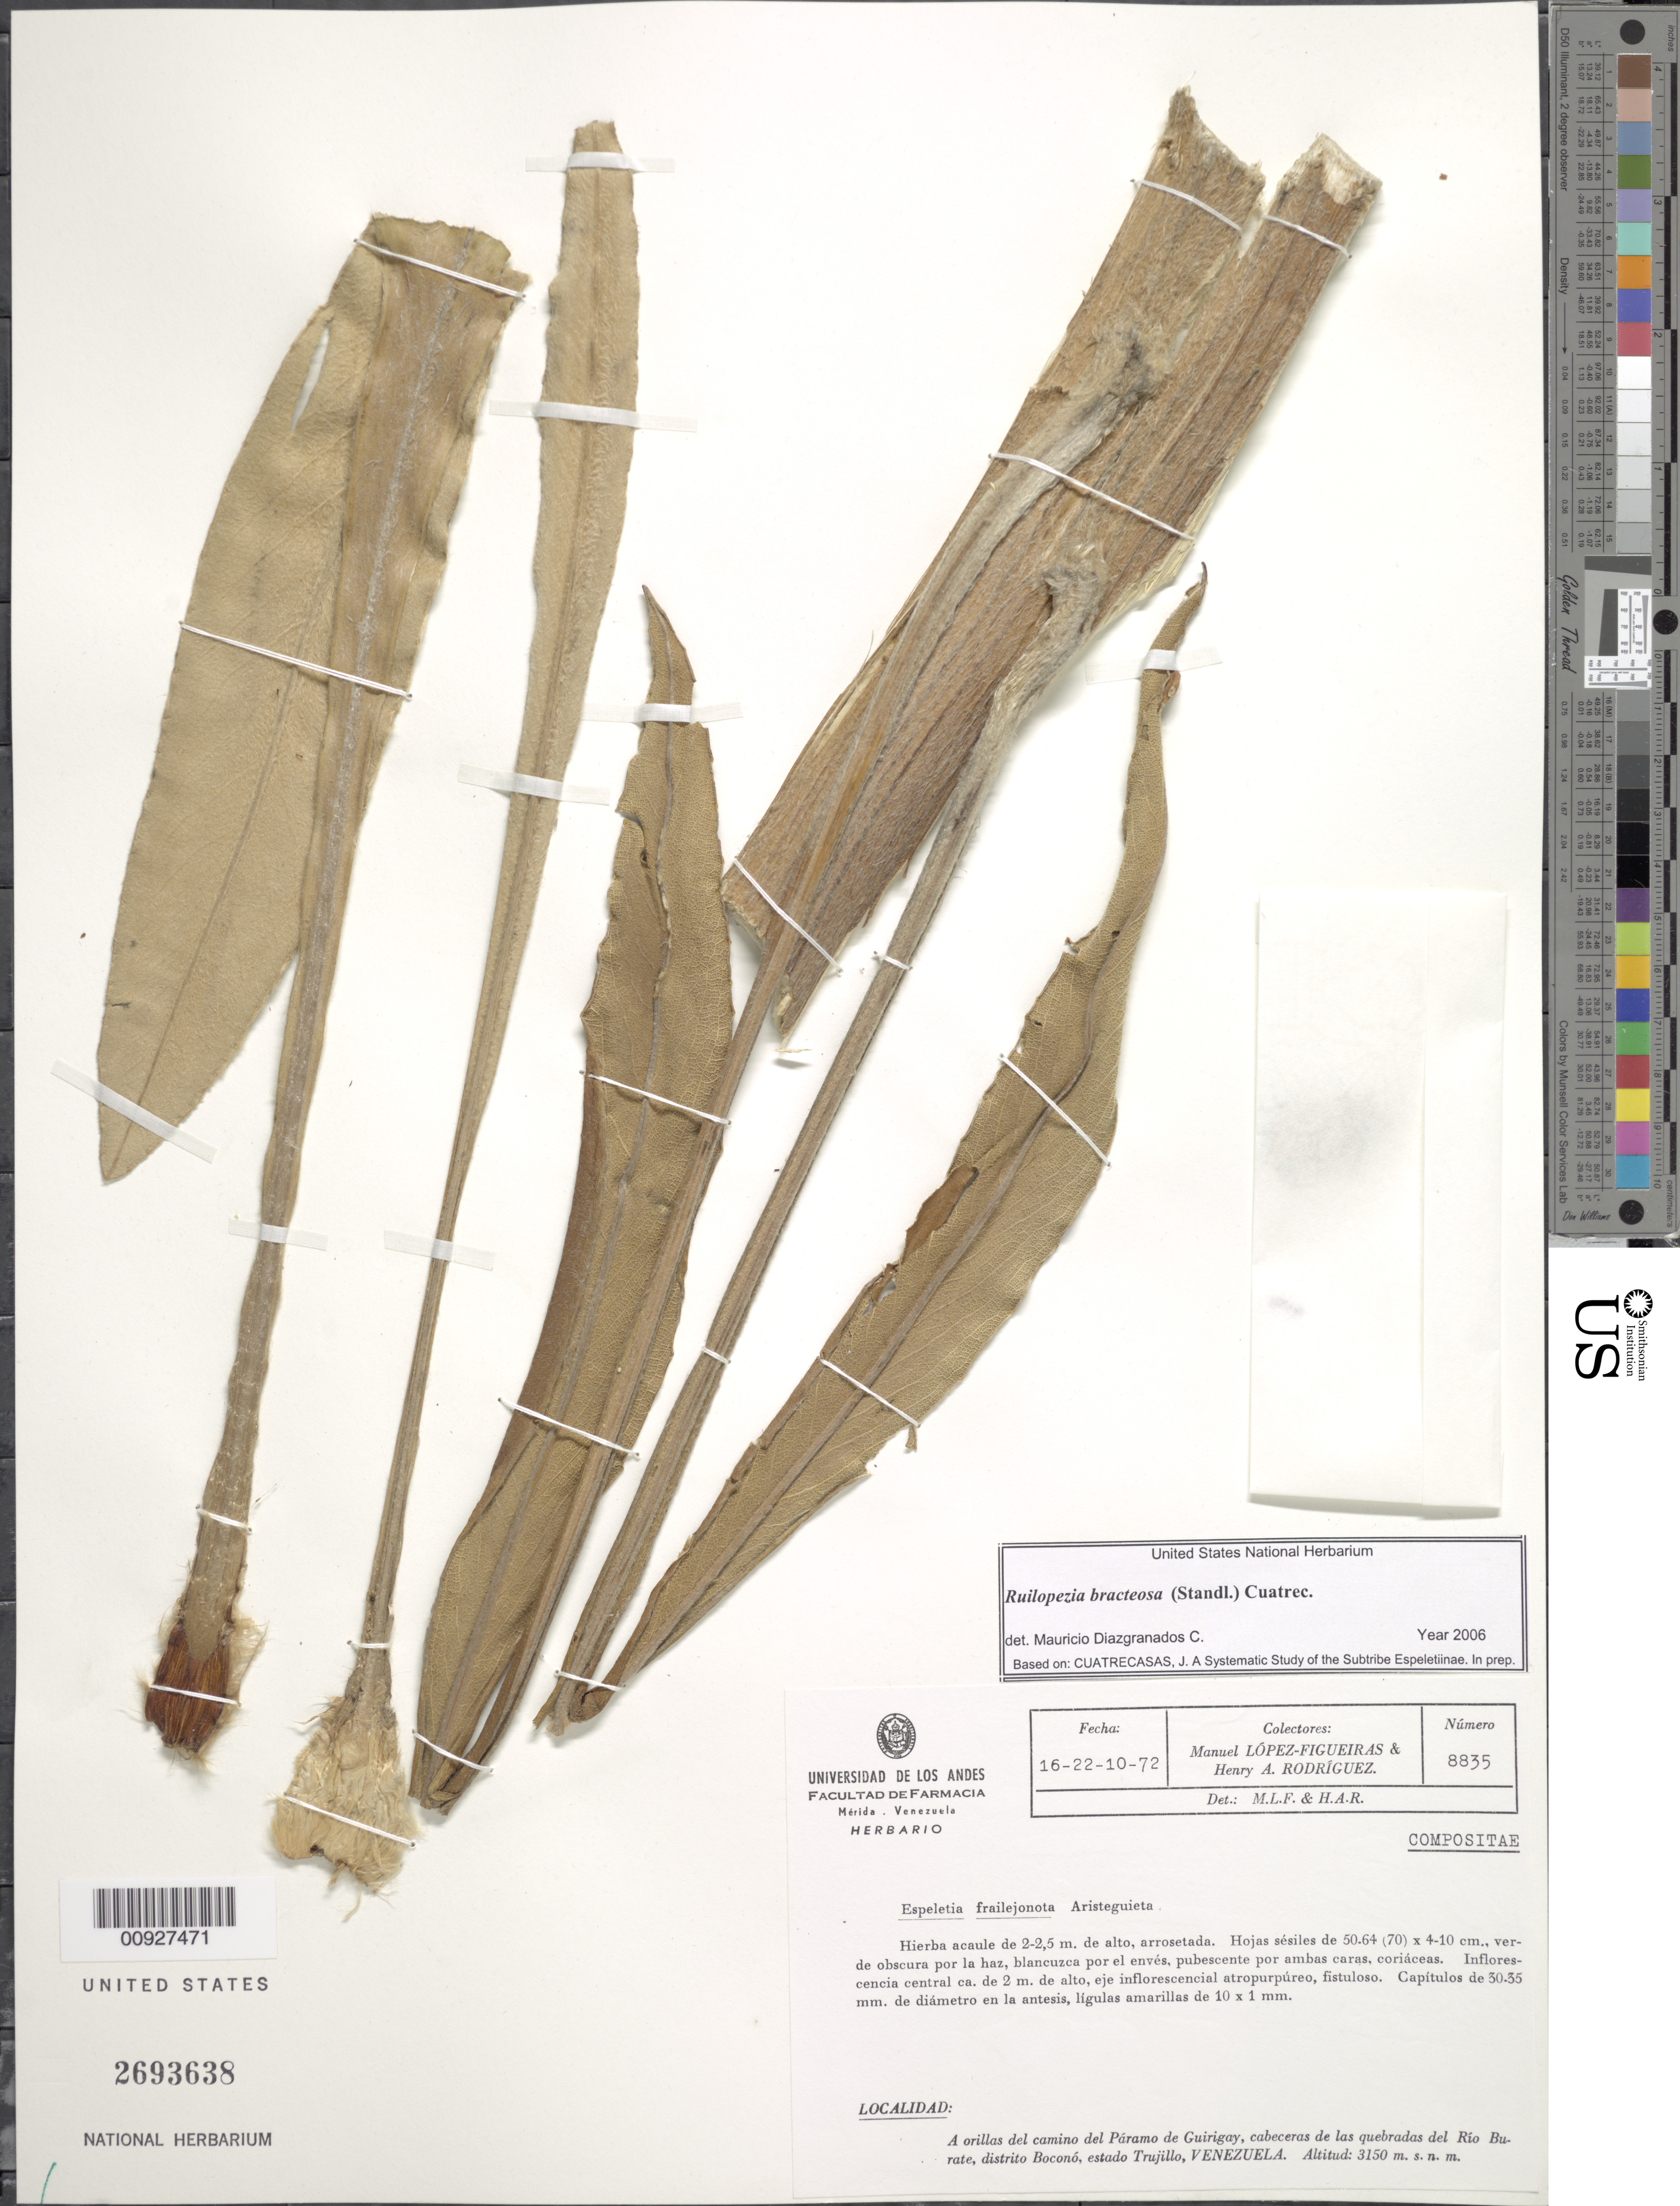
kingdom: Plantae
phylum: Tracheophyta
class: Magnoliopsida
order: Asterales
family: Asteraceae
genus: Ruilopezia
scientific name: Ruilopezia bracteosa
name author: (Standl.) Cuatrec.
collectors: M. López Figueiras & H. A. Rodriguez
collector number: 8835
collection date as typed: Transcribed d/m/y: 16/10/72 to 22/10/72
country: Venezuela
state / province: Trujillo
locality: A orillas del camino del Paramo de Guirigay, cabeceras de las quebradas del Rio Burate, Distrito Bocono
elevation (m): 3150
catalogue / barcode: US 2693638